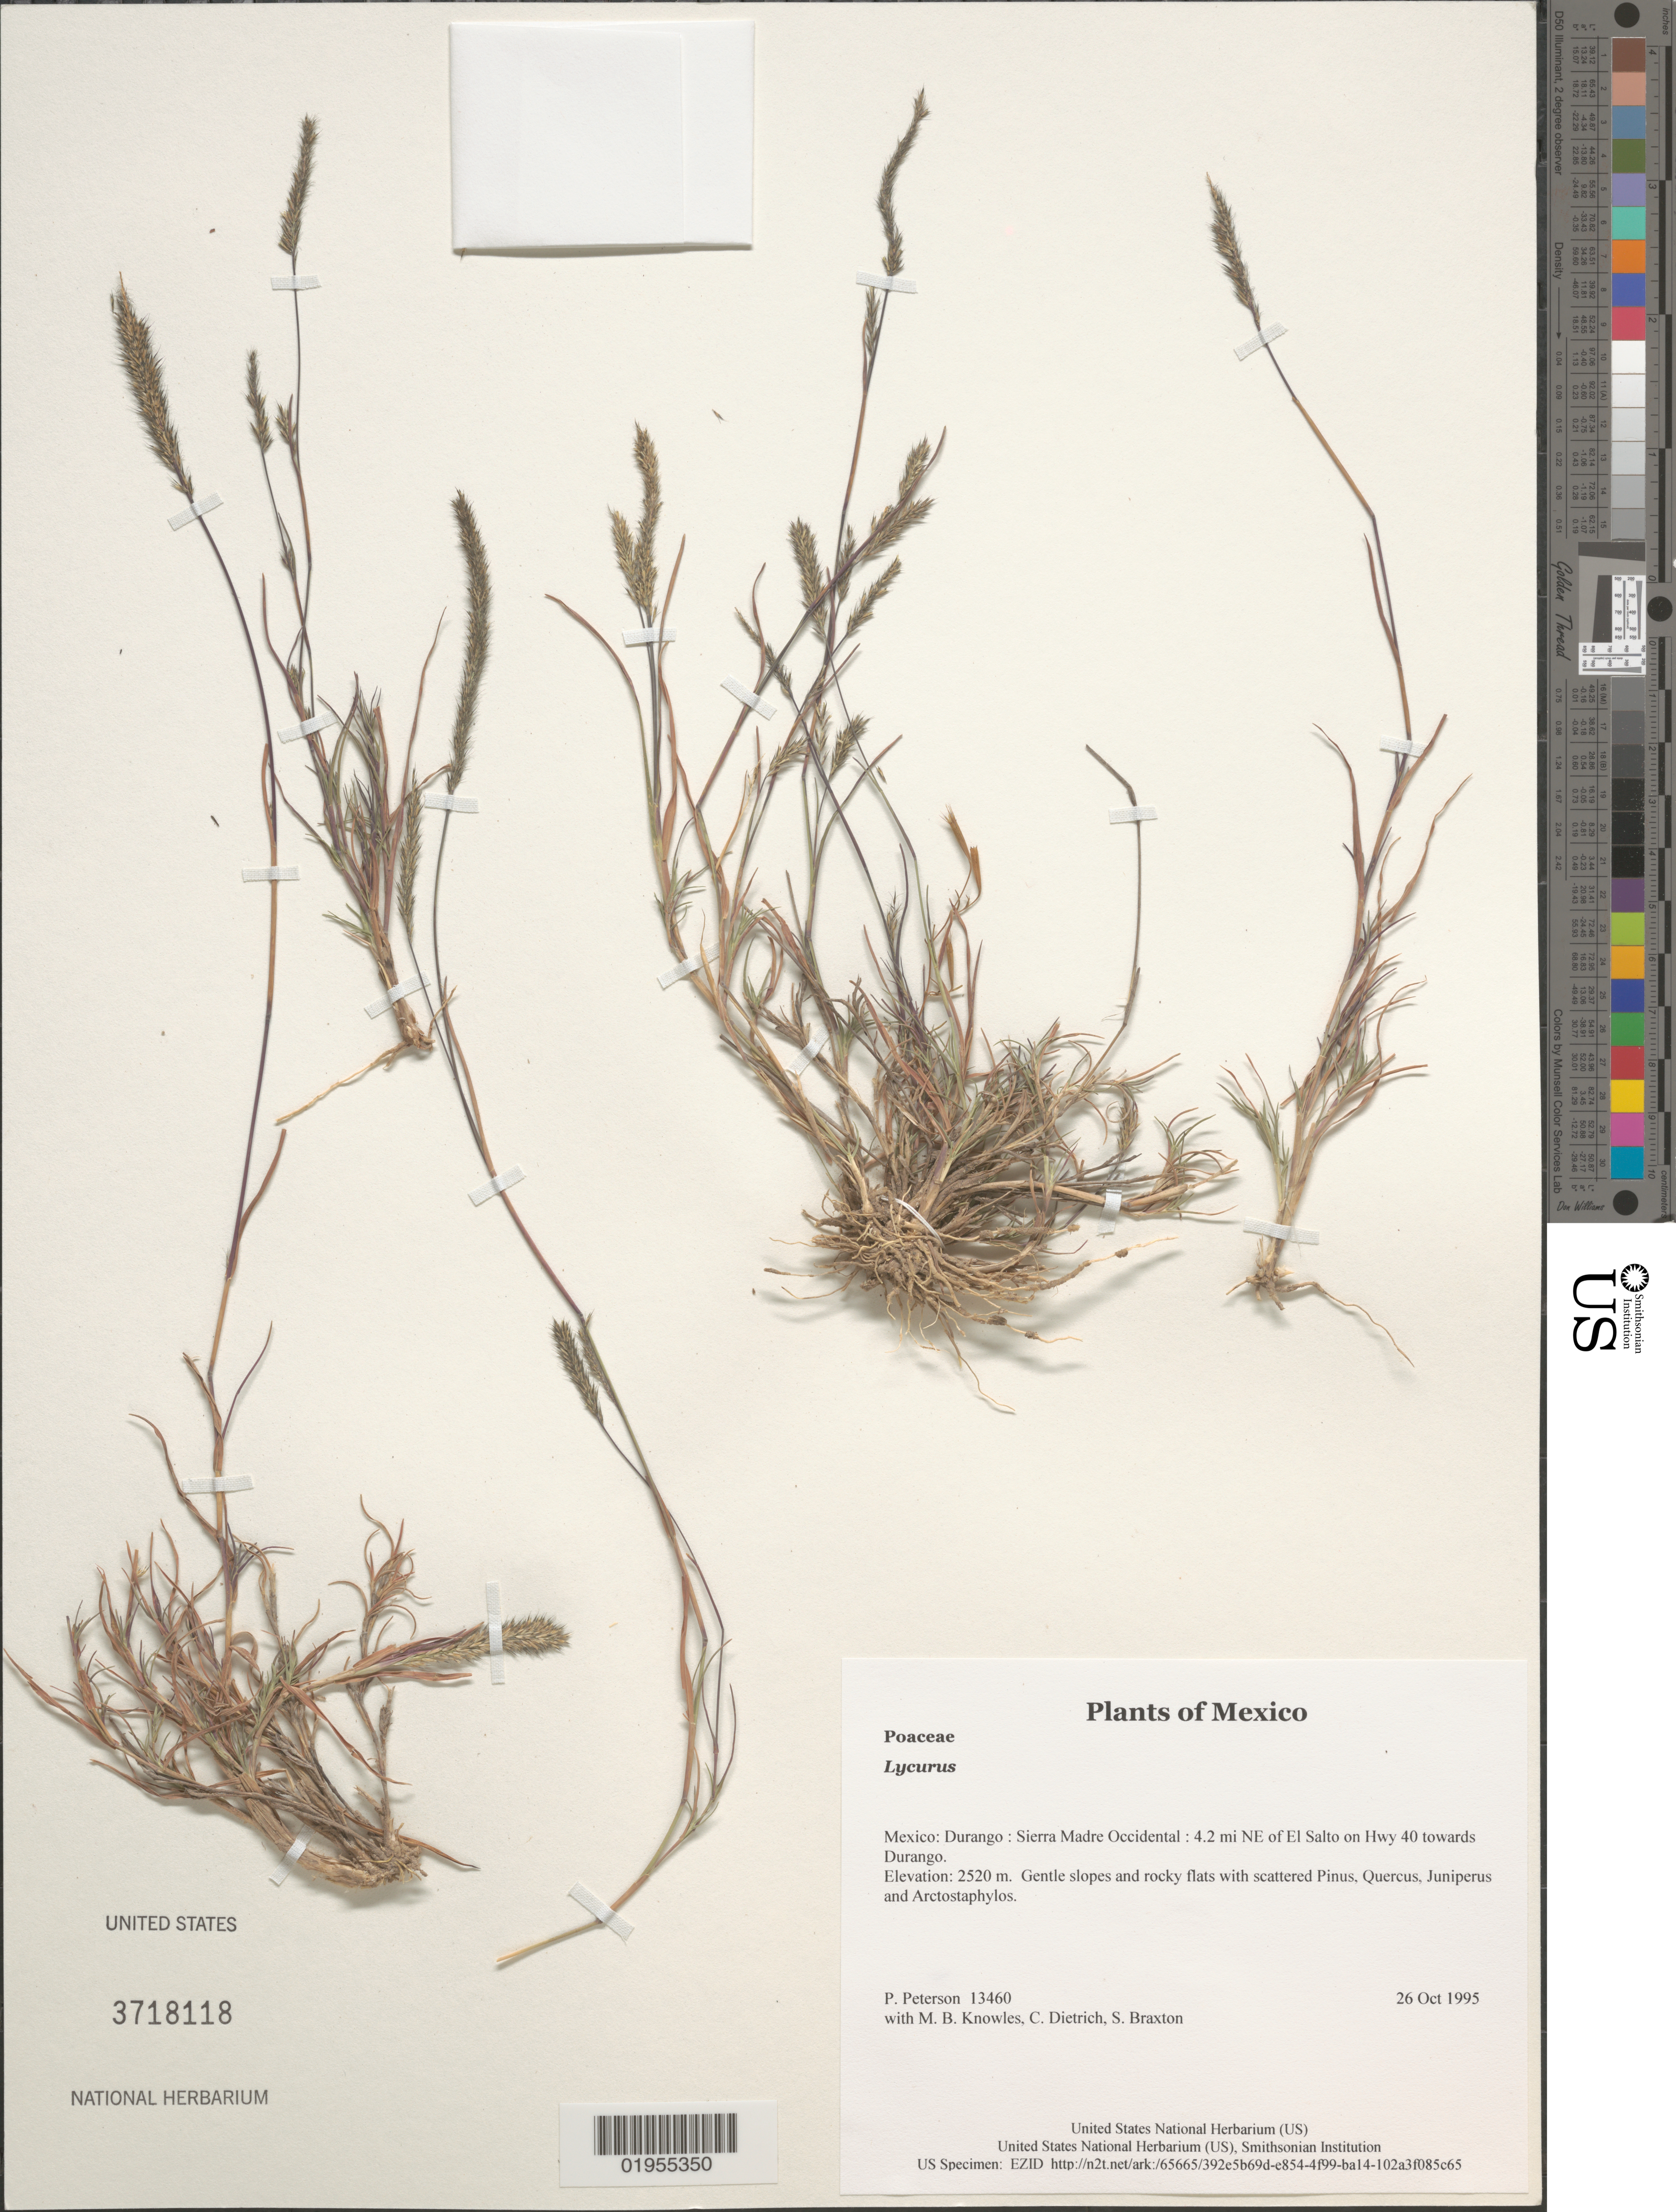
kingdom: Plantae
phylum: Tracheophyta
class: Liliopsida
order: Poales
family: Poaceae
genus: Lycurus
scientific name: Lycurus sp.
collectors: P. M. Peterson, M. B. Knowles, C. Dietrich & S. Braxton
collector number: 13460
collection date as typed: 26 Oct 1995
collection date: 1995-10-26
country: Mexico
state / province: Durango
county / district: Sierra Madre Occidental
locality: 4.2 mi NE of El Salto on Hwy 40 towards Durango.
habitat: Gentle slopes and rocky flats with scattered Pinus, Quercus, Juniperus and Arctostaphylos.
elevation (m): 2520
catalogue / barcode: US 3718118